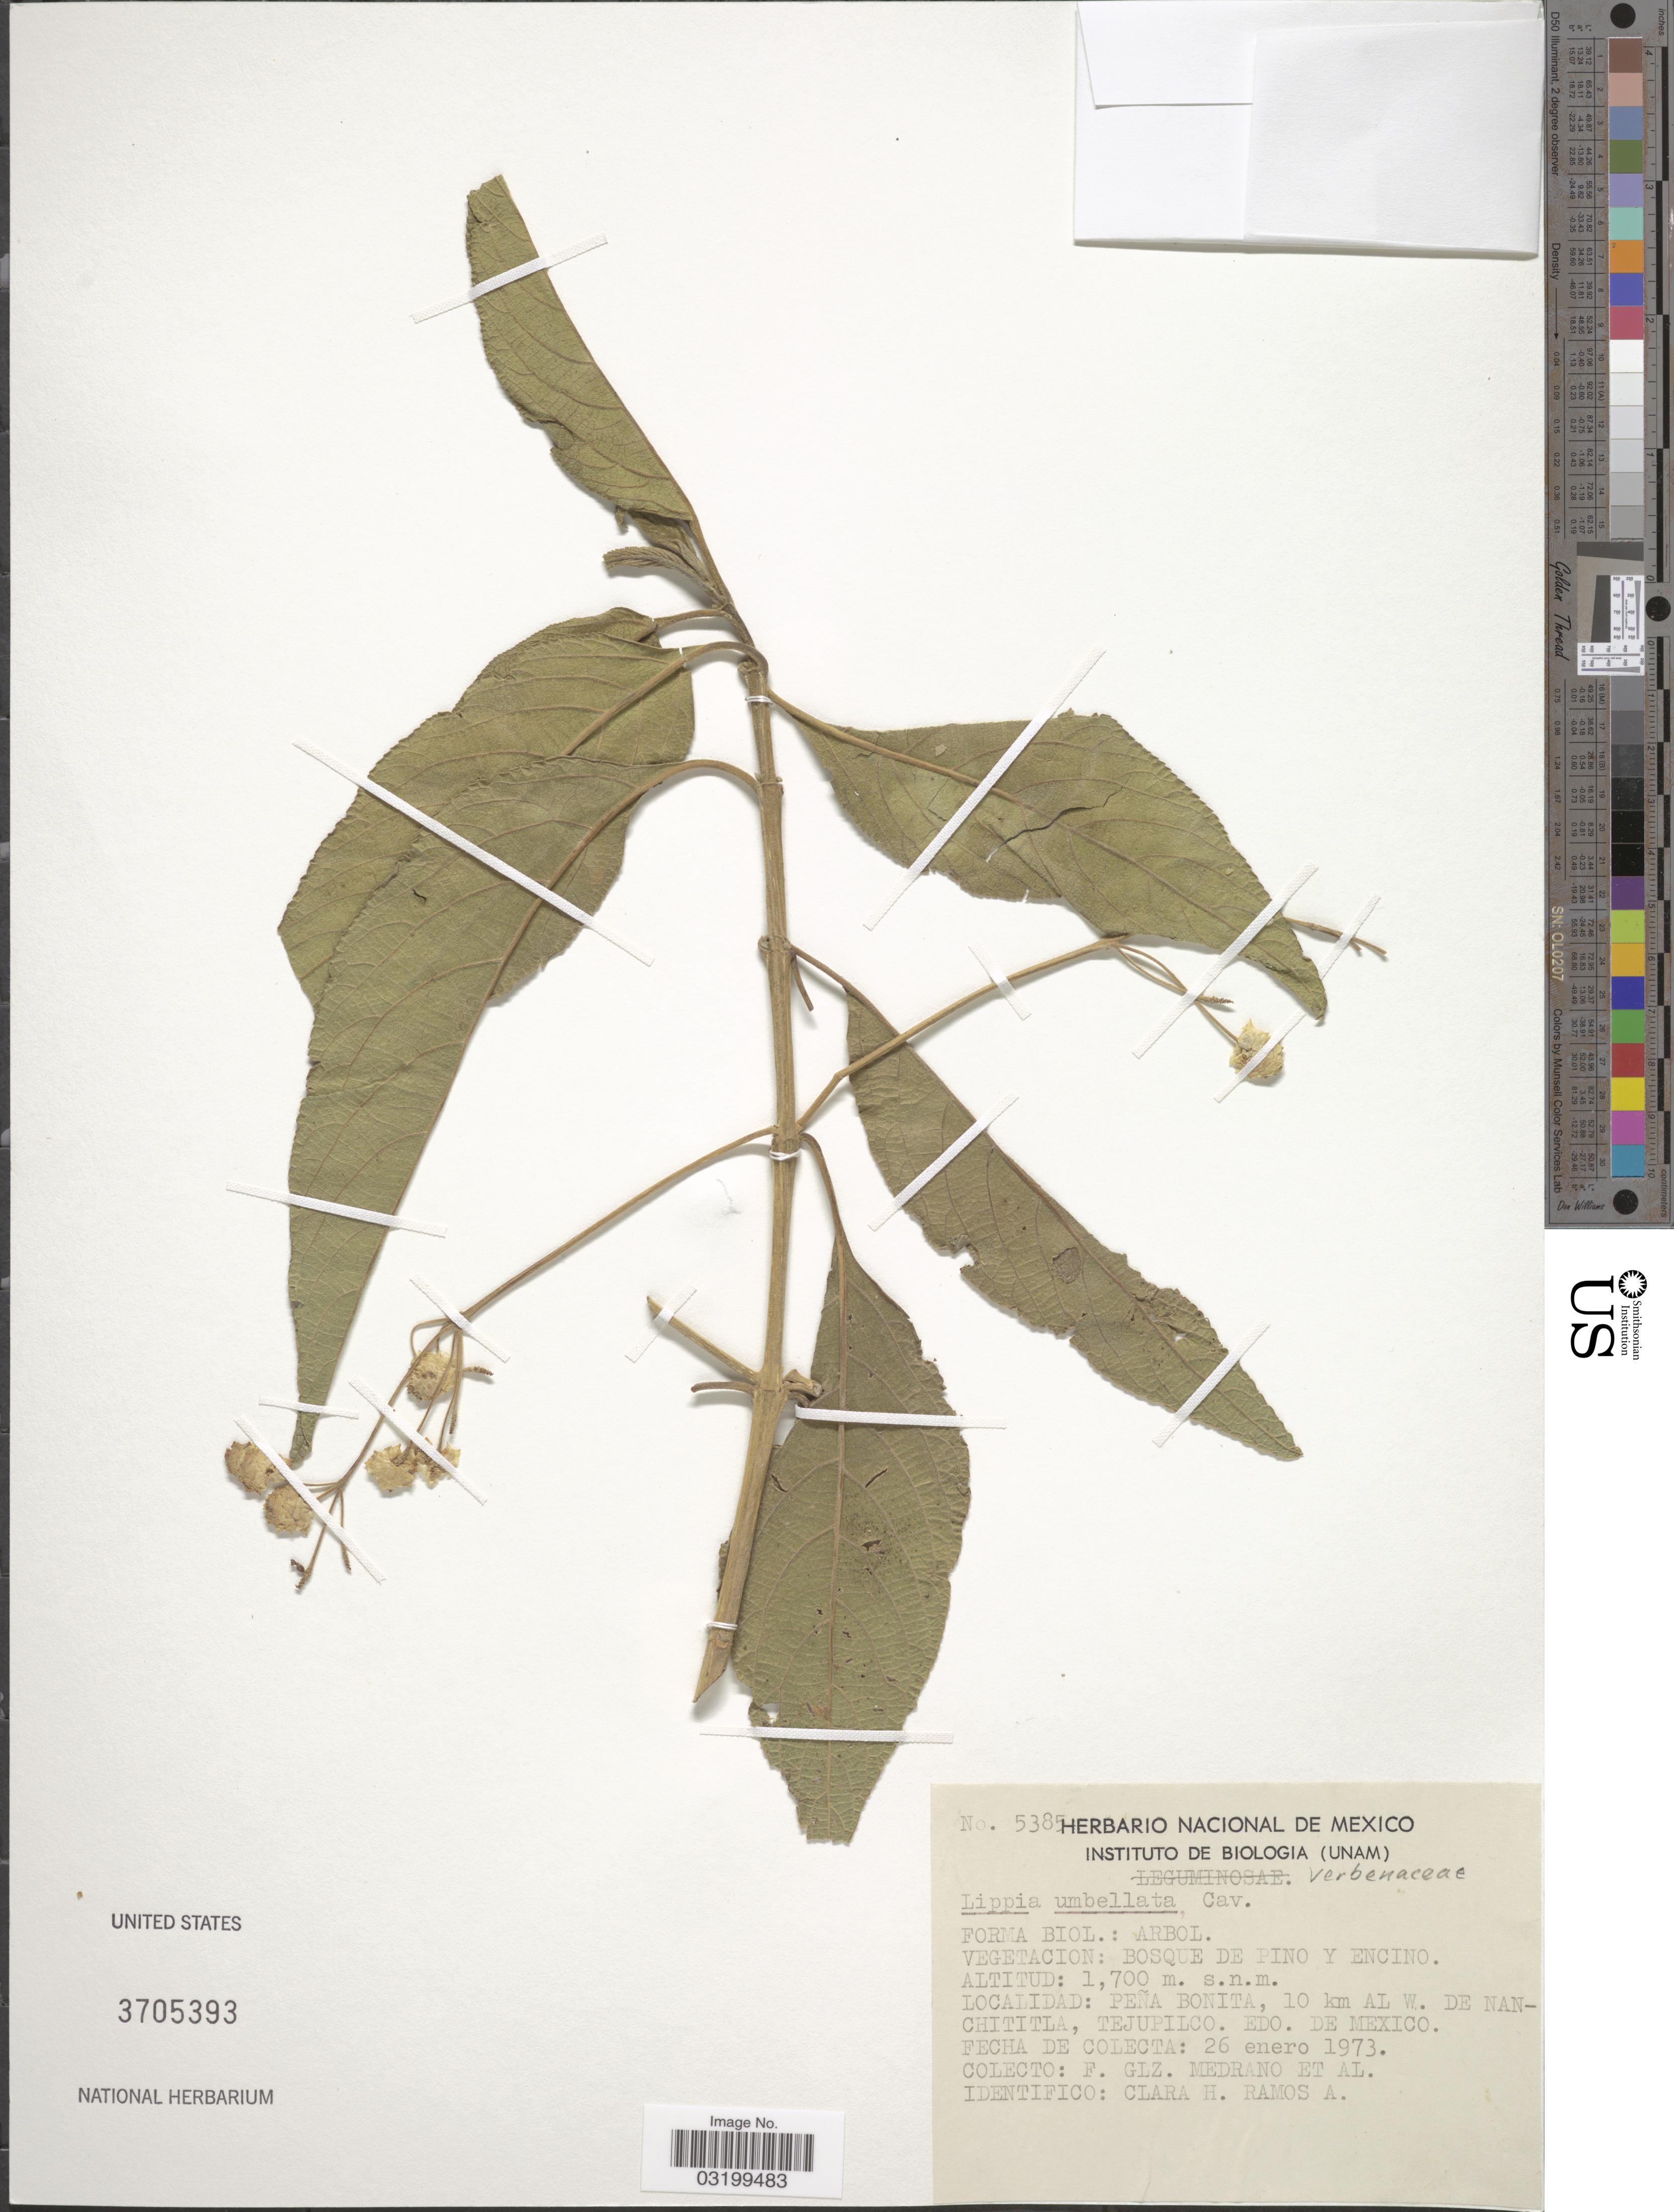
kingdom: Plantae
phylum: Tracheophyta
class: Magnoliopsida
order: Lamiales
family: Verbenaceae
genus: Lippia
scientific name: Lippia umbellata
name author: Cav.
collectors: F. Medrano & et al.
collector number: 5385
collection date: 1973-01-26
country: Mexico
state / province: México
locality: Peña Bonita, 10 km Al W. de Nan-Chititla, Tejupilco.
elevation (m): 1700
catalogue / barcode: US 3705393